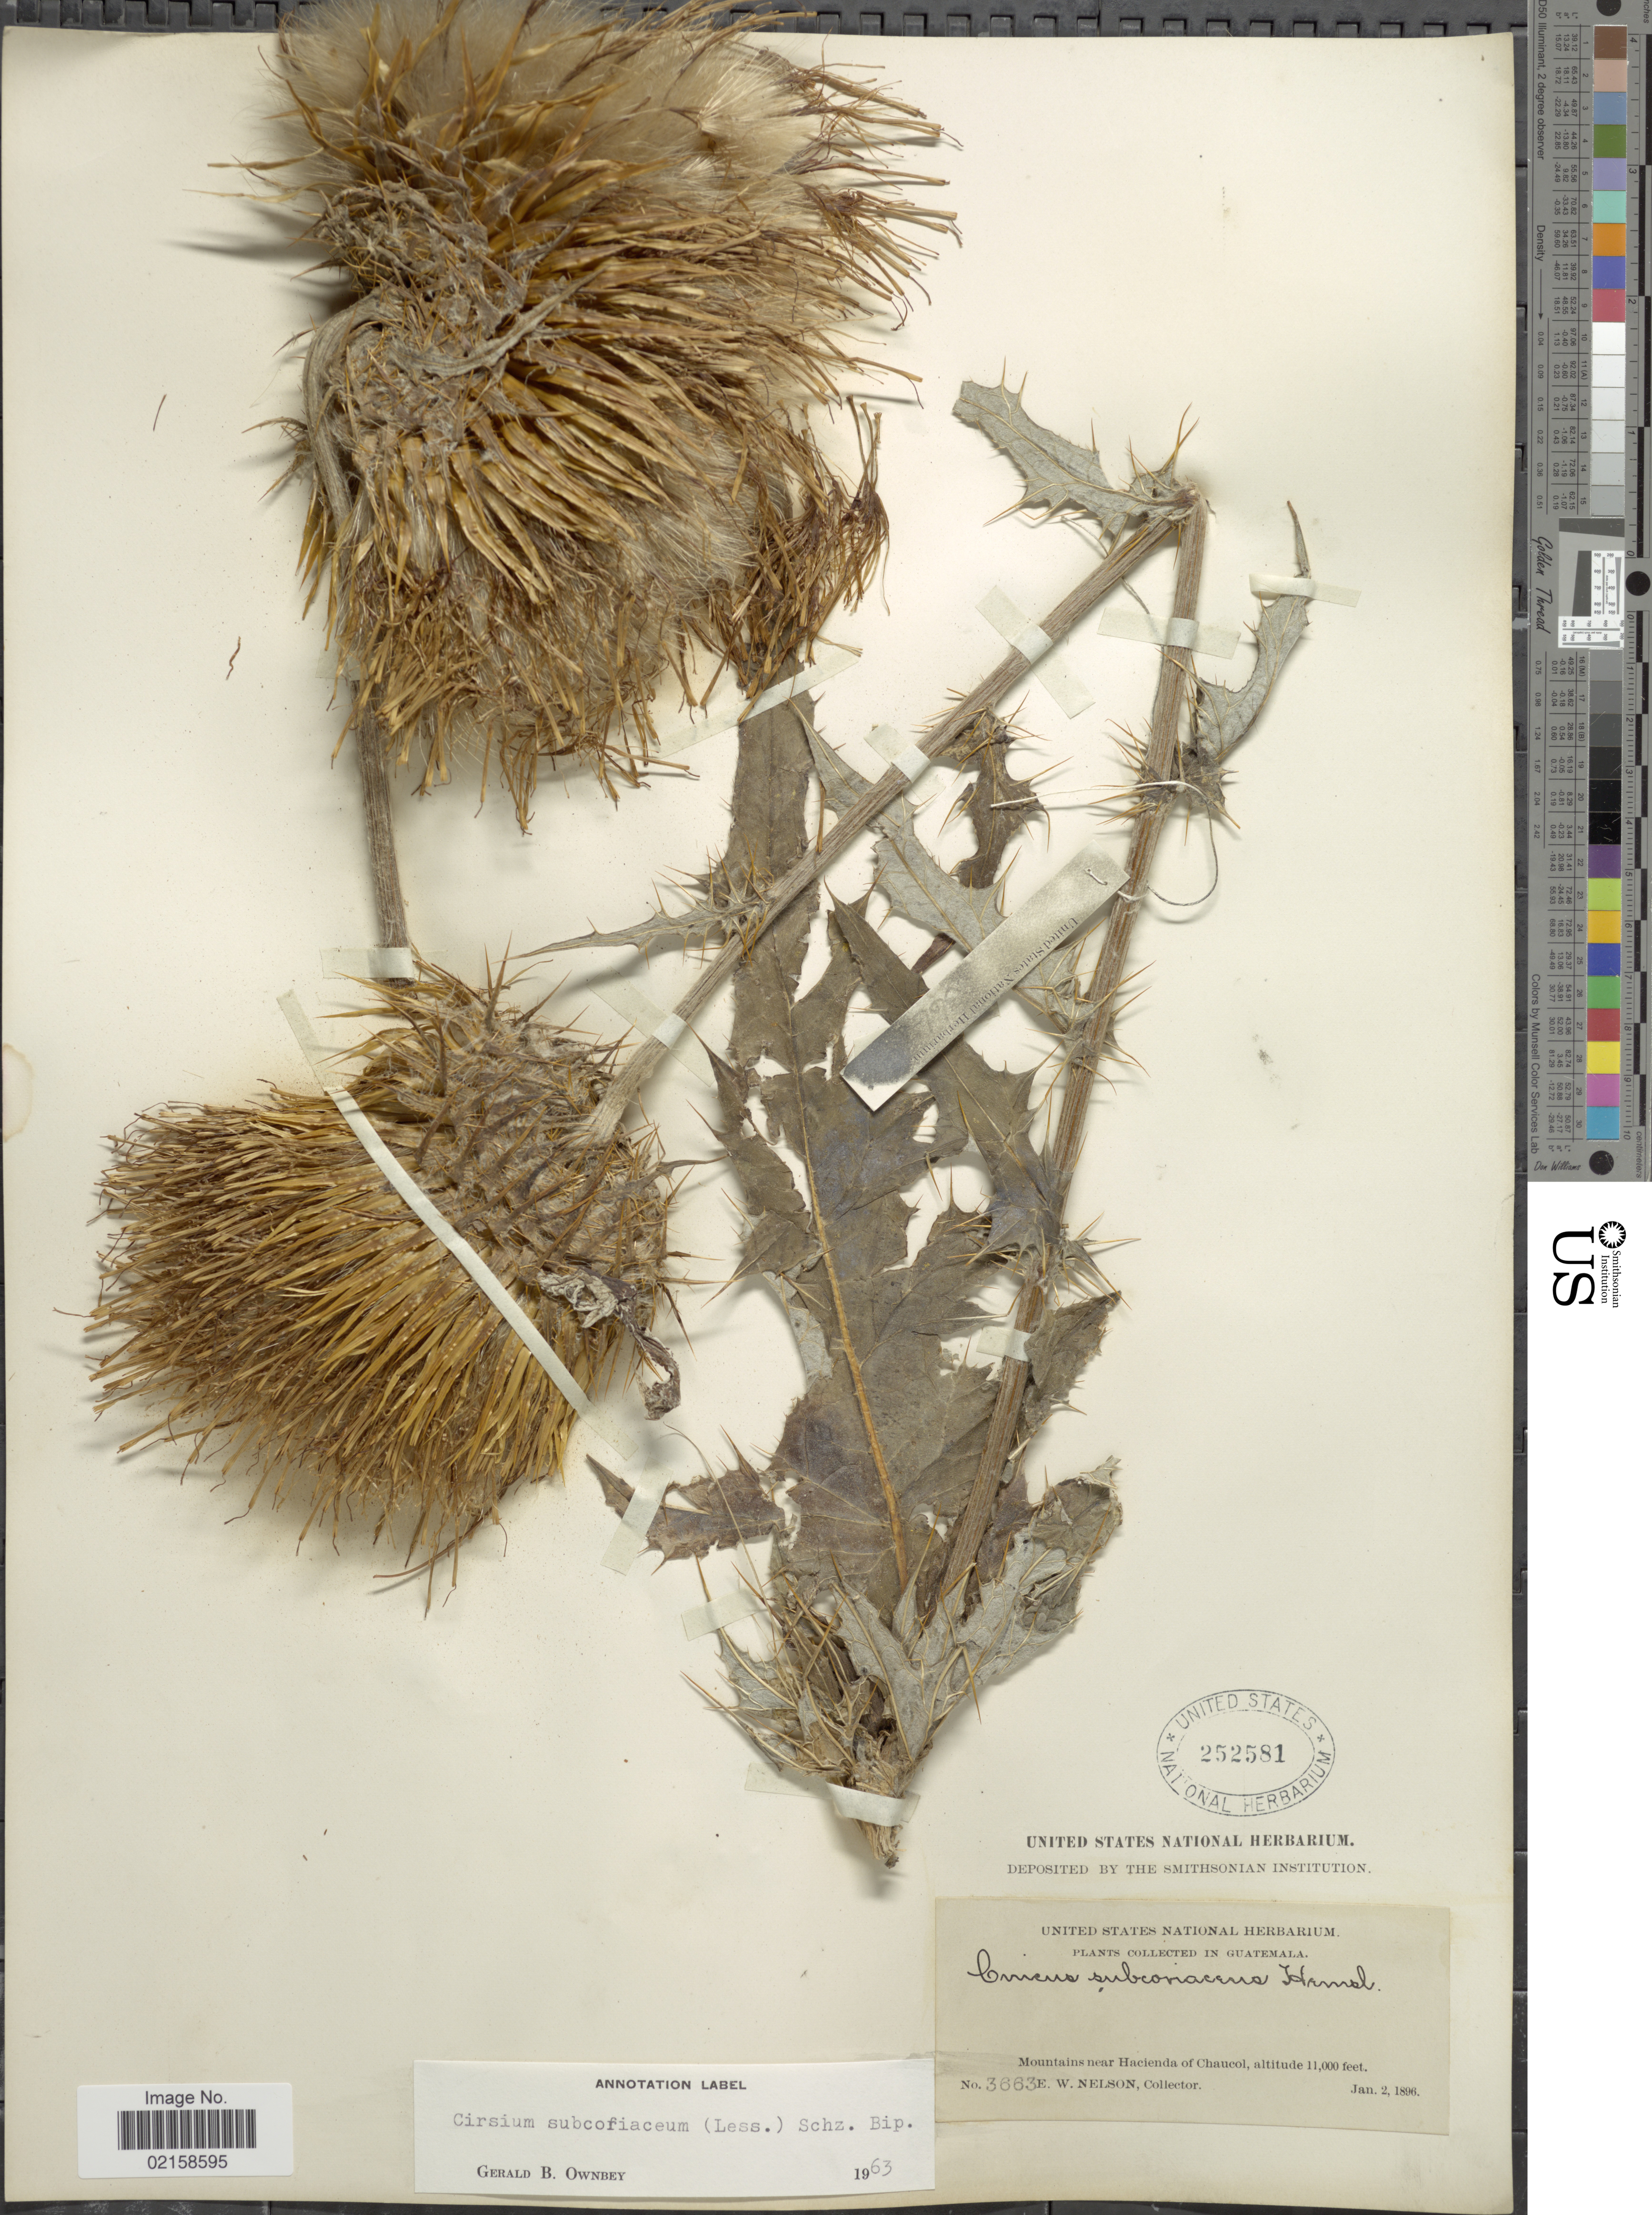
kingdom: Plantae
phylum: Tracheophyta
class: Magnoliopsida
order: Asterales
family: Asteraceae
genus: Cirsium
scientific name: Cirsium subcoriaceum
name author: (Less.) Sch. Bip.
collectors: E. W. Nelson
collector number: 3663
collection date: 1896-01-02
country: Guatemala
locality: Mountains near Hacienda of Chaucol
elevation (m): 3353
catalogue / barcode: US 252581